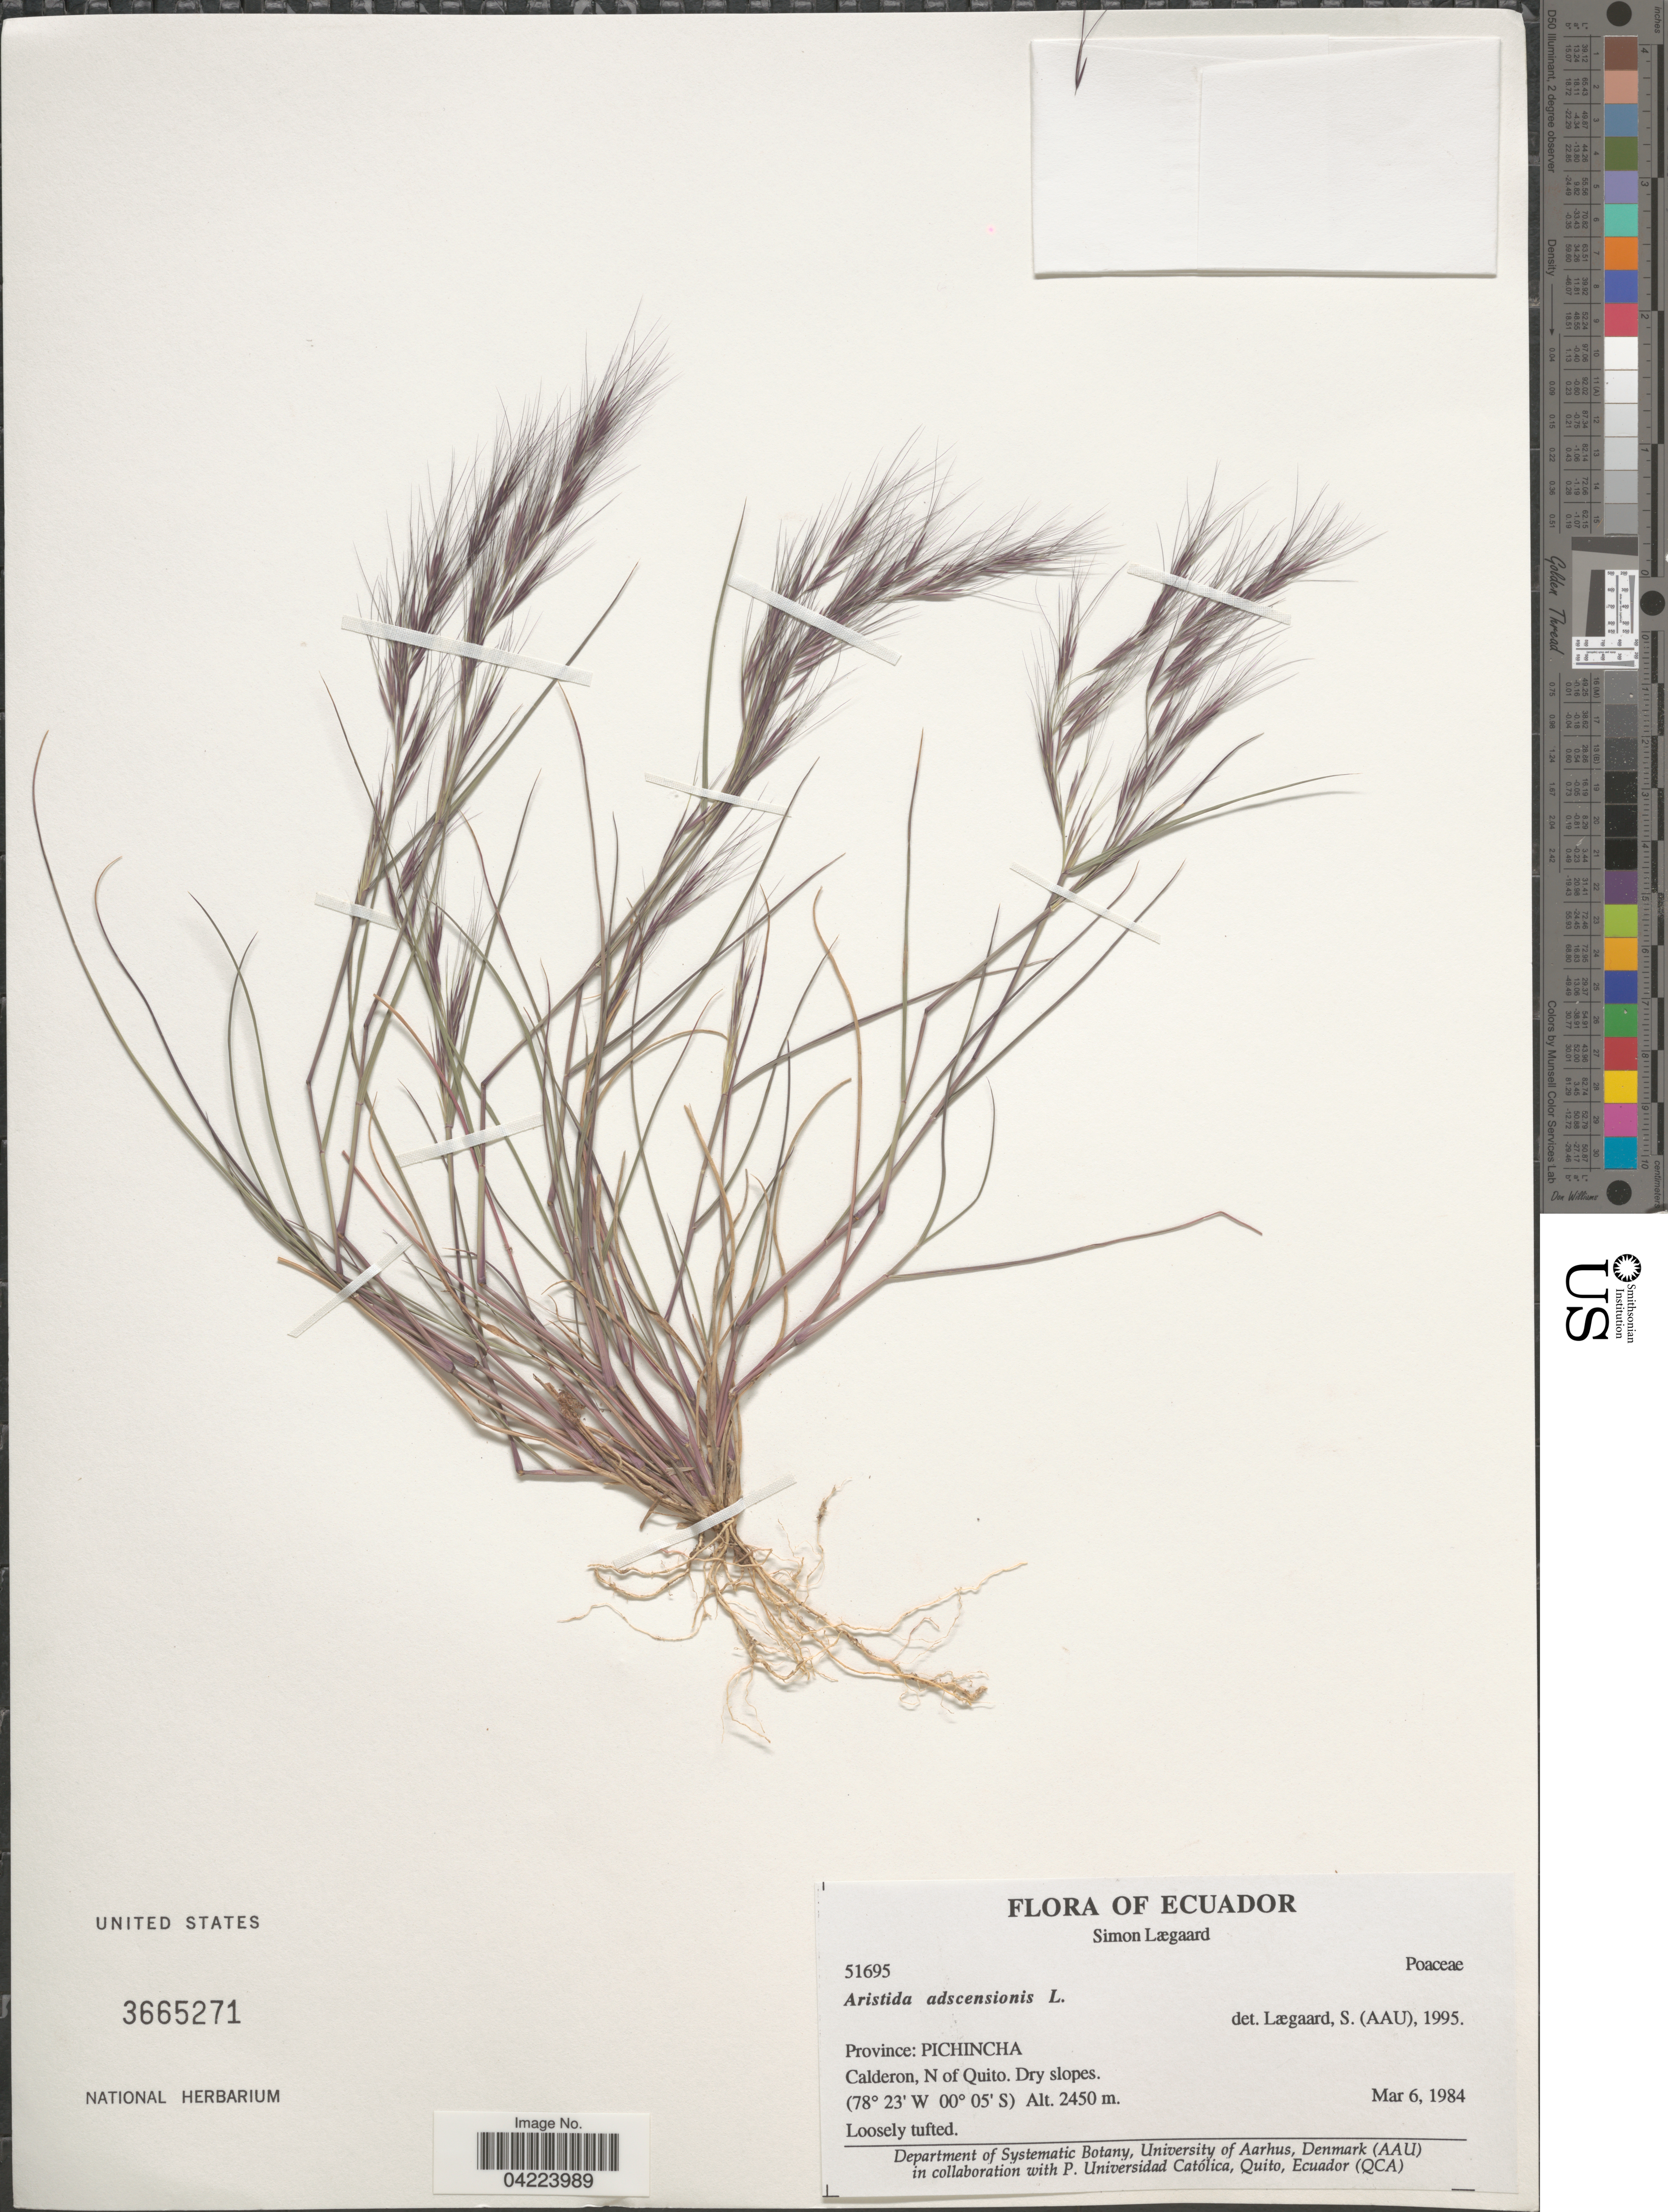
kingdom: Plantae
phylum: Tracheophyta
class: Liliopsida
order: Poales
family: Poaceae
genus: Aristida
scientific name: Aristida adscensionis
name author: L.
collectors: S. Lægaard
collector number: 51695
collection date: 1984-03-06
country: Ecuador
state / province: Pichincha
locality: Calderon, N of Quito. Dry slopes.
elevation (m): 2450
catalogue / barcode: US 3665271